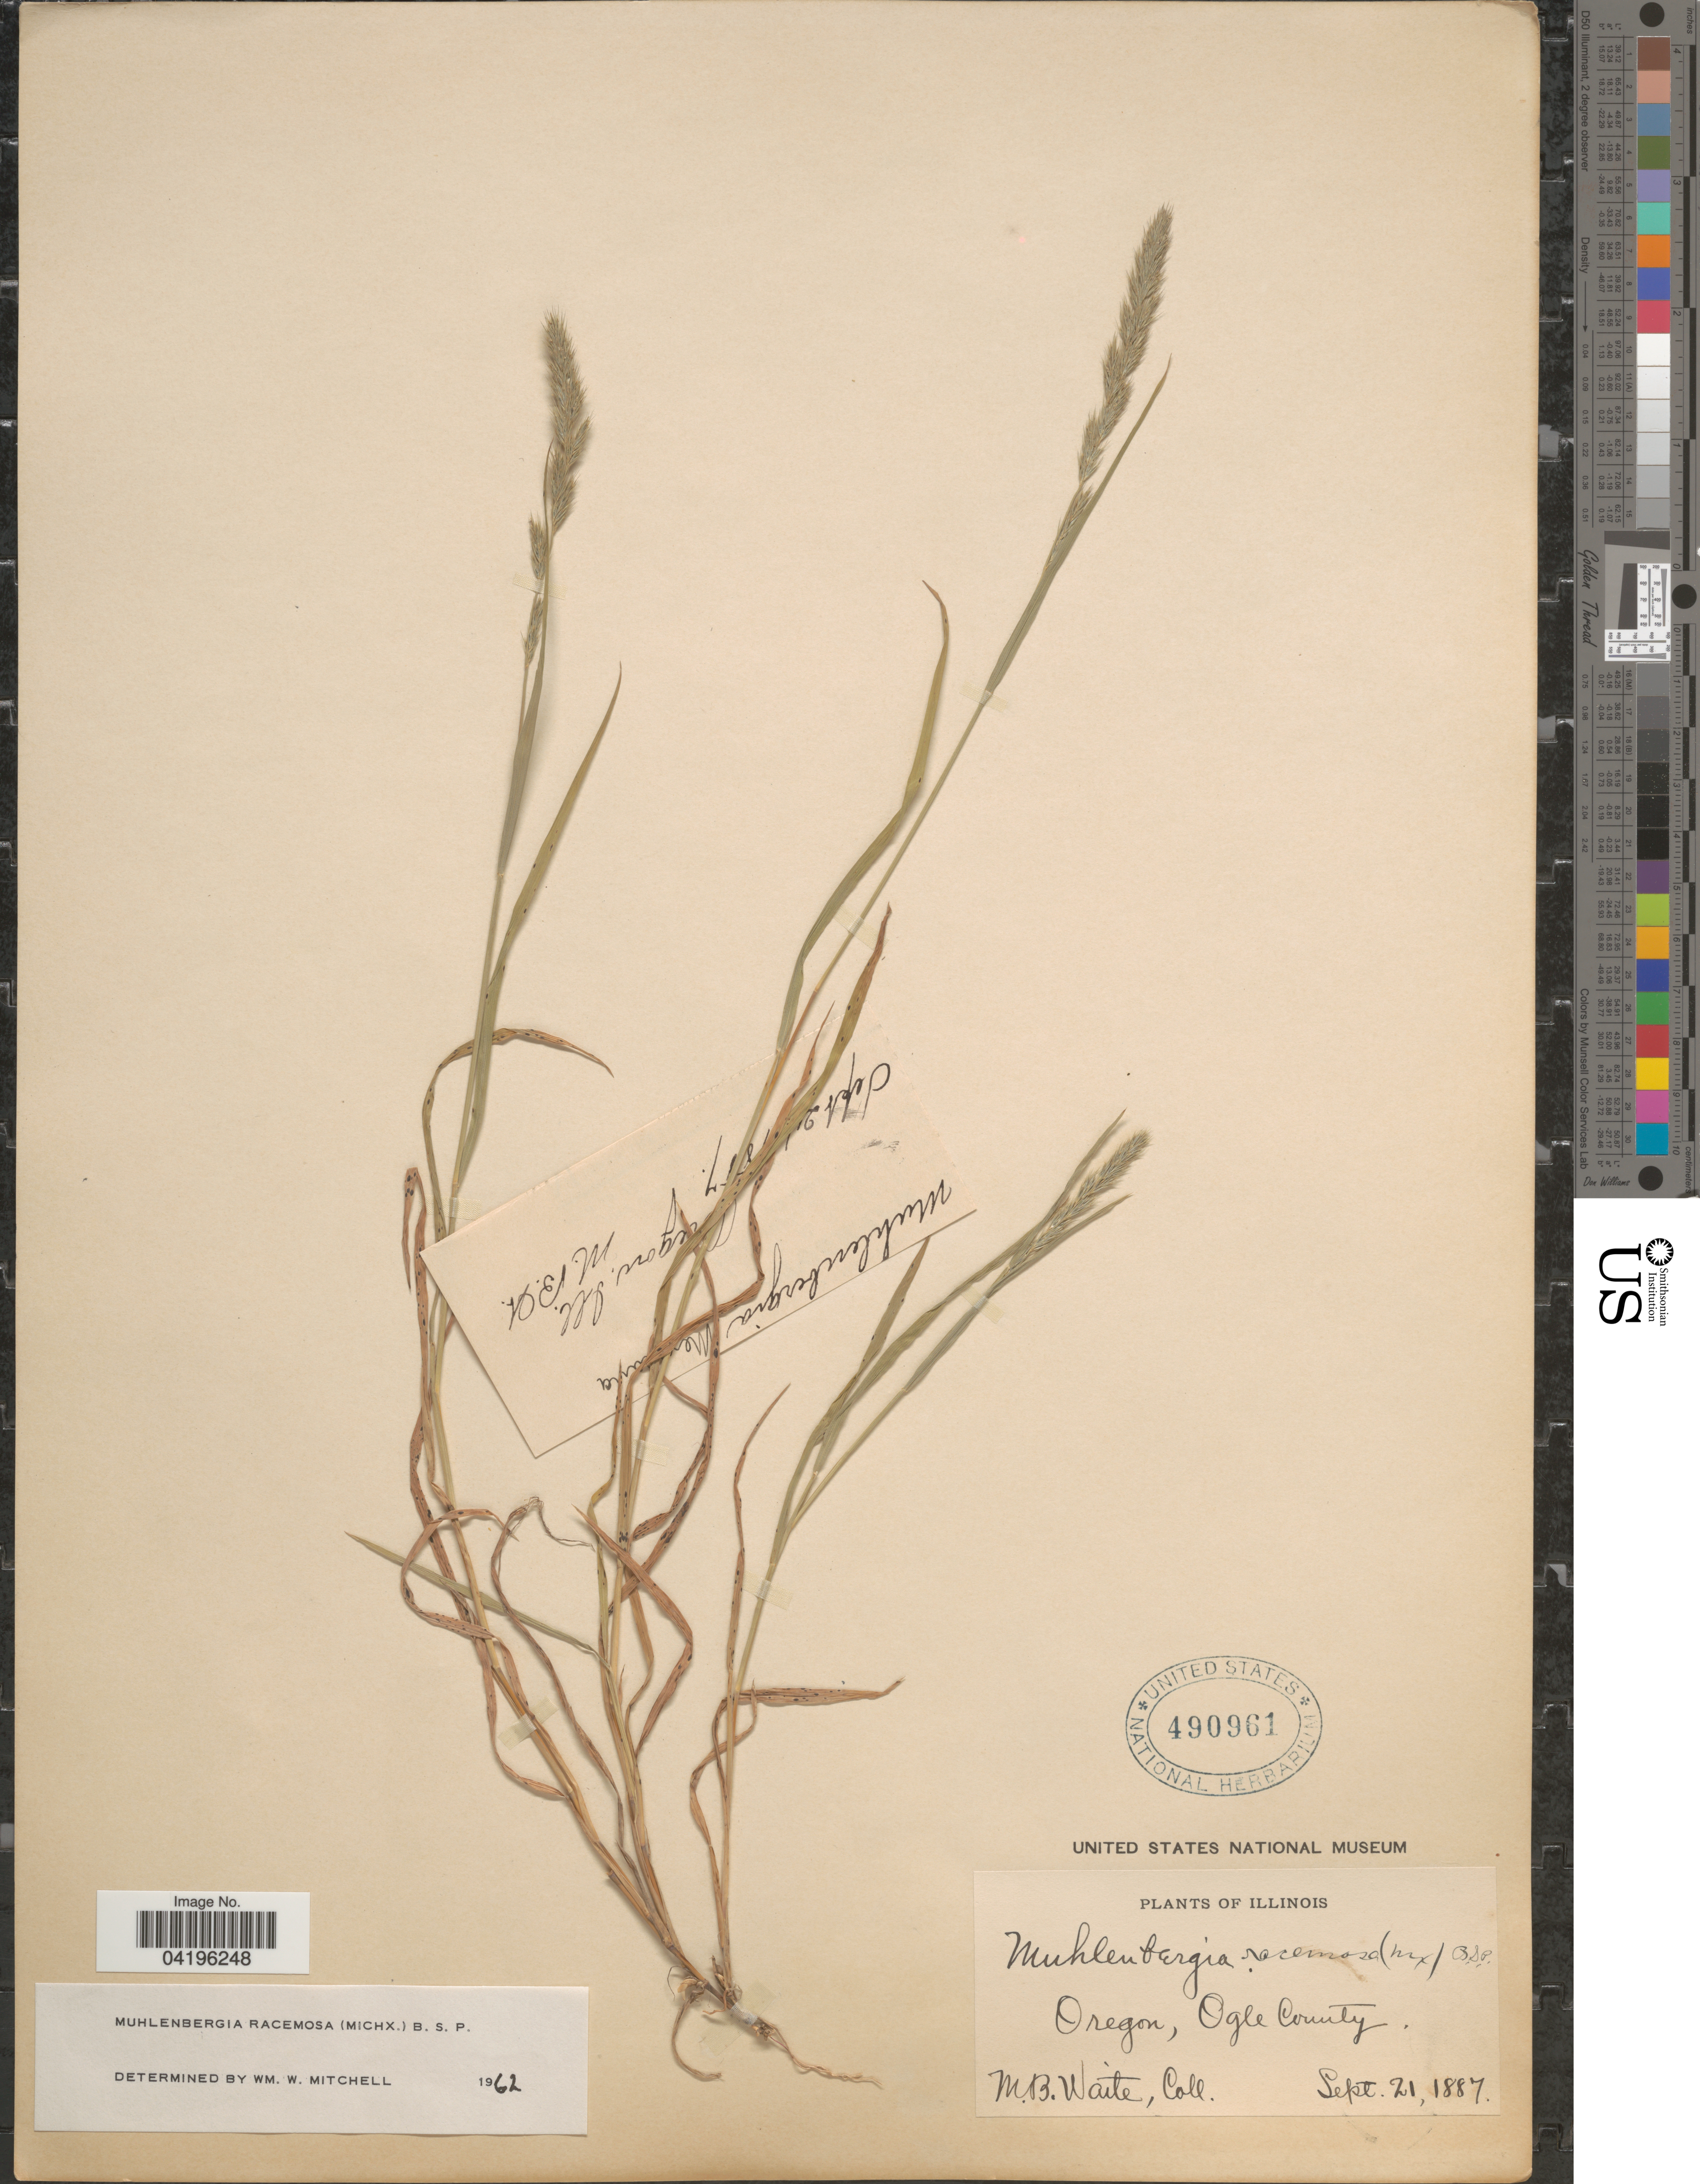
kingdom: Plantae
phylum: Tracheophyta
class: Liliopsida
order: Poales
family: Poaceae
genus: Muhlenbergia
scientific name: Muhlenbergia racemosa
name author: (Michx.) Britton et al.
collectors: M. B. Waite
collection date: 1887-09-21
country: United States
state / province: Illinois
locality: Oregon, Ogle County.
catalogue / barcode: US 490961